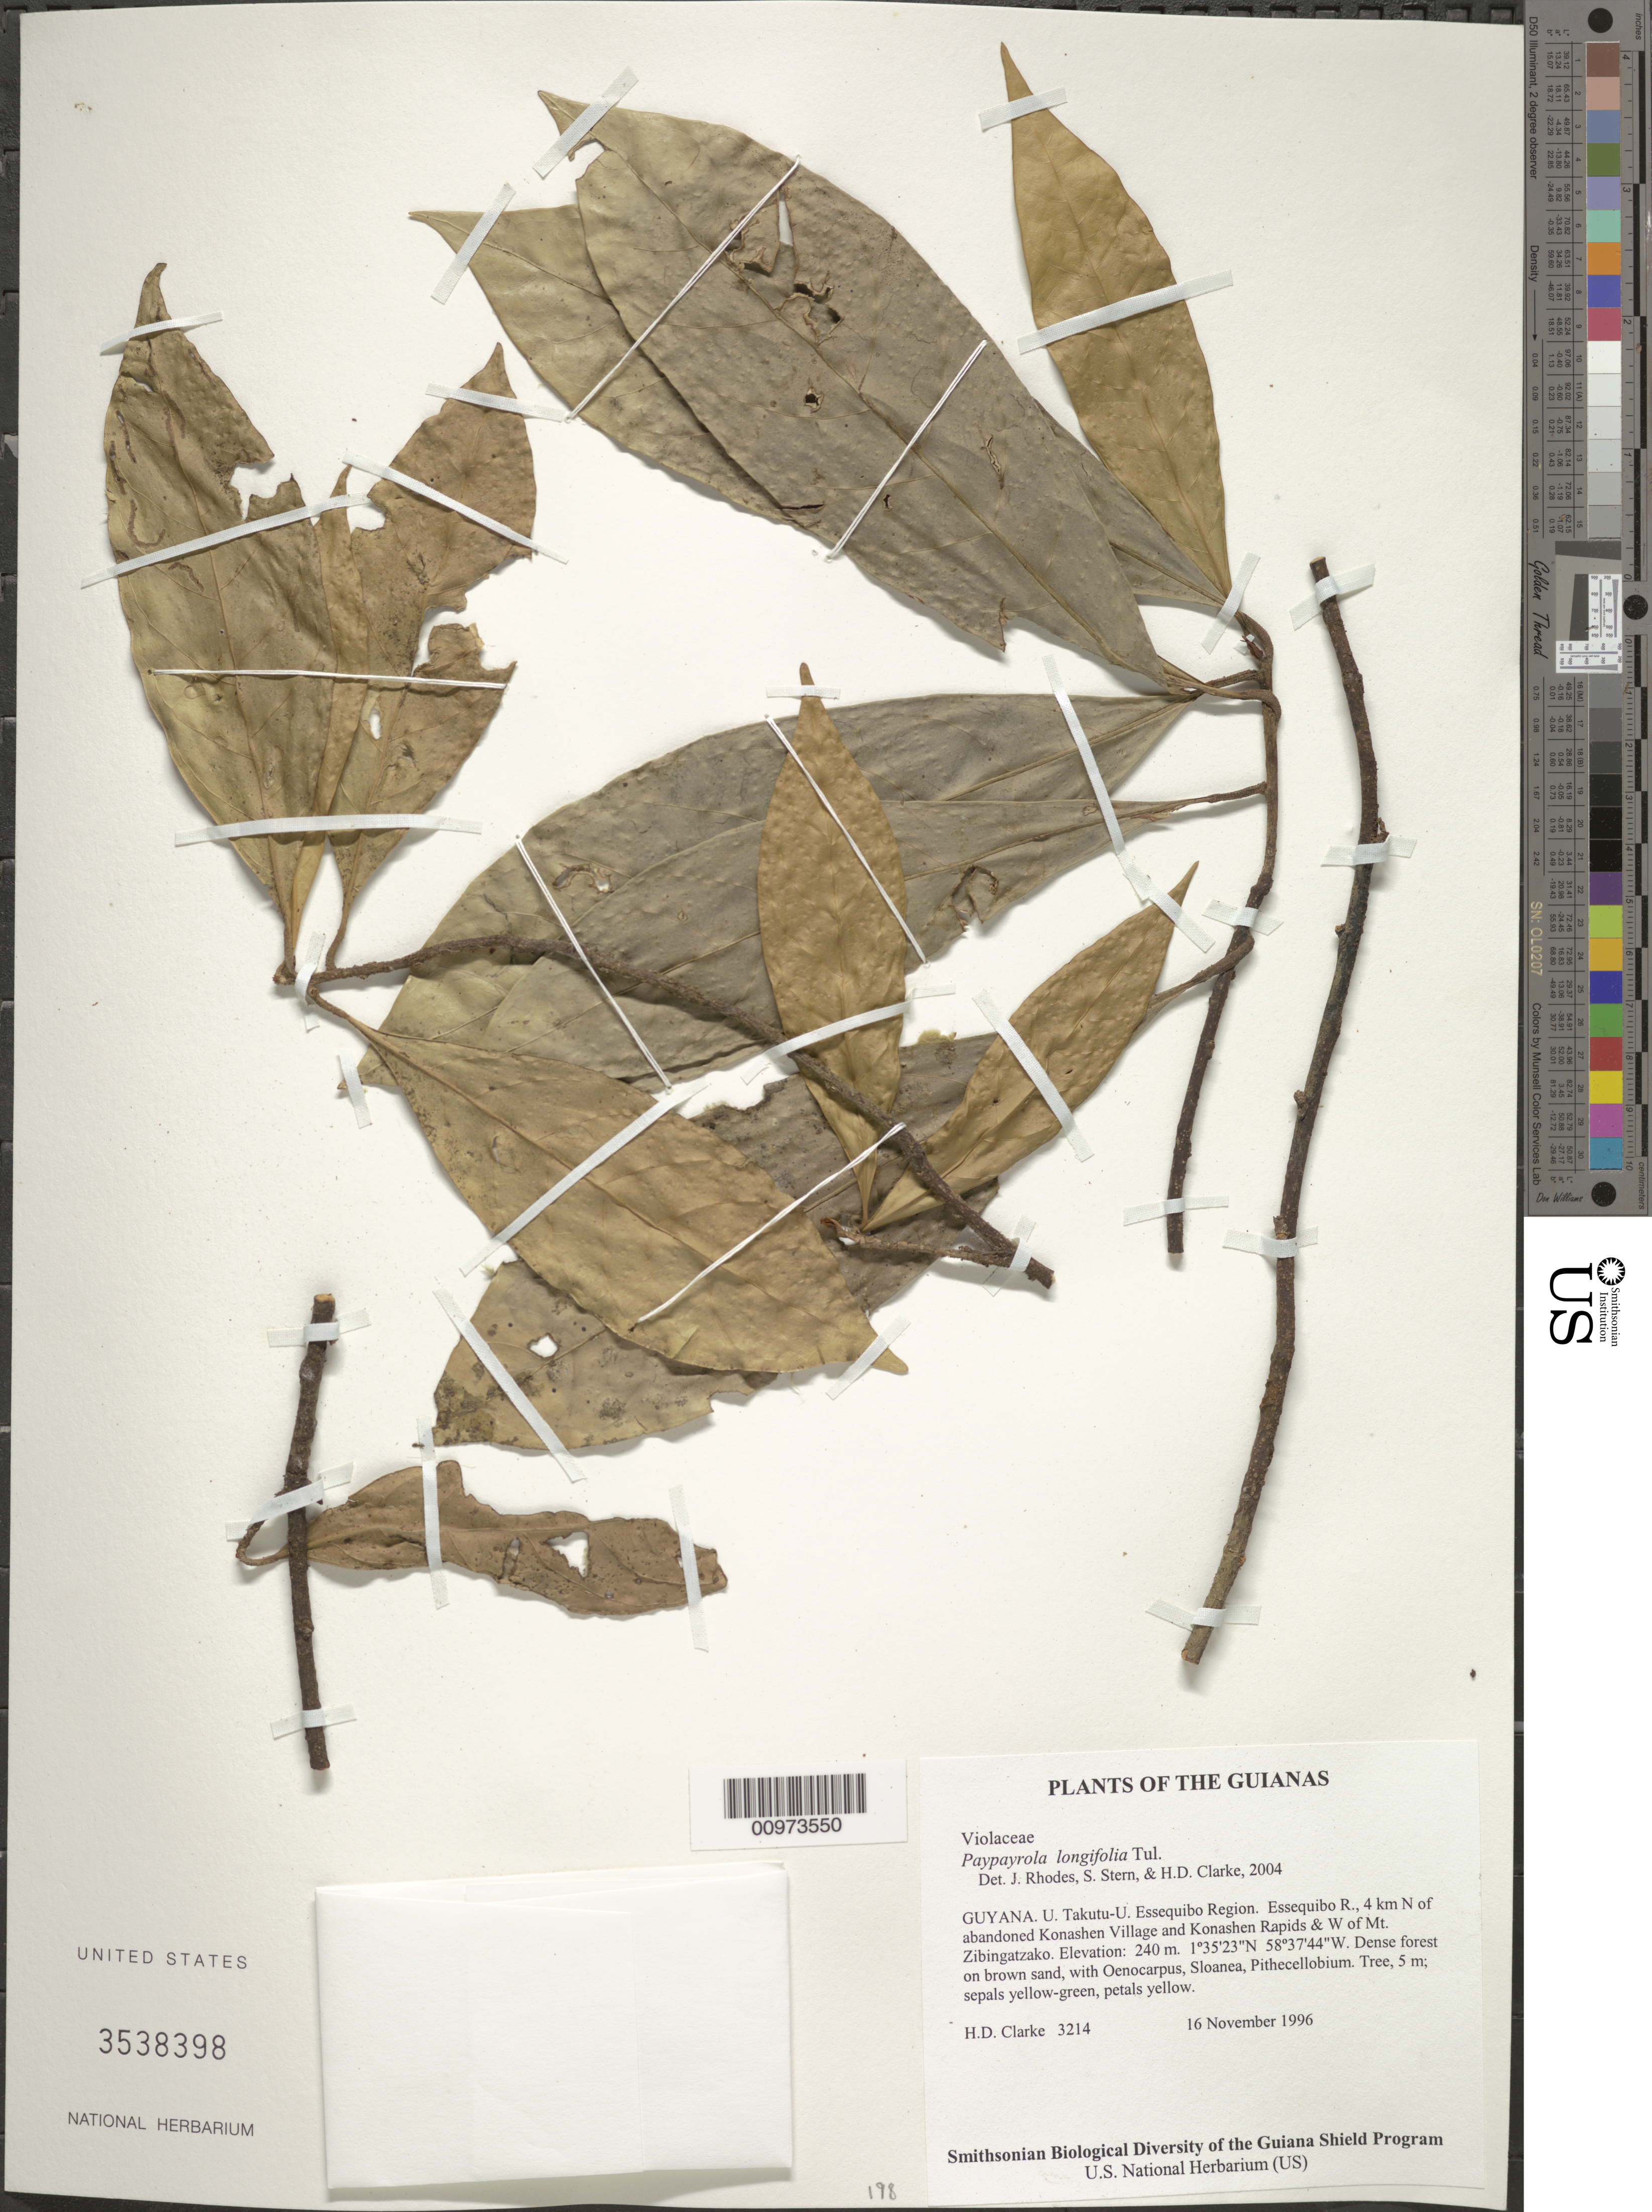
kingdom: Plantae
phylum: Tracheophyta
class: Magnoliopsida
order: Malpighiales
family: Violaceae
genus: Paypayrola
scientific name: Paypayrola longifolia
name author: Tul.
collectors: H. D. Clarke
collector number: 3214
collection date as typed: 16 November 1996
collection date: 1996-11-16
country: Guyana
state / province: U. Takutu-U. Essequibo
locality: Essequibo R., 4 km N of abandoned Konashen Village and Konashen Rapids & W of Mt. Zibingatzako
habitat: Dense forest on brown sand, with Oenocarpus, Sloanea, Pithecellobium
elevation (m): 240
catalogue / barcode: US 3538398